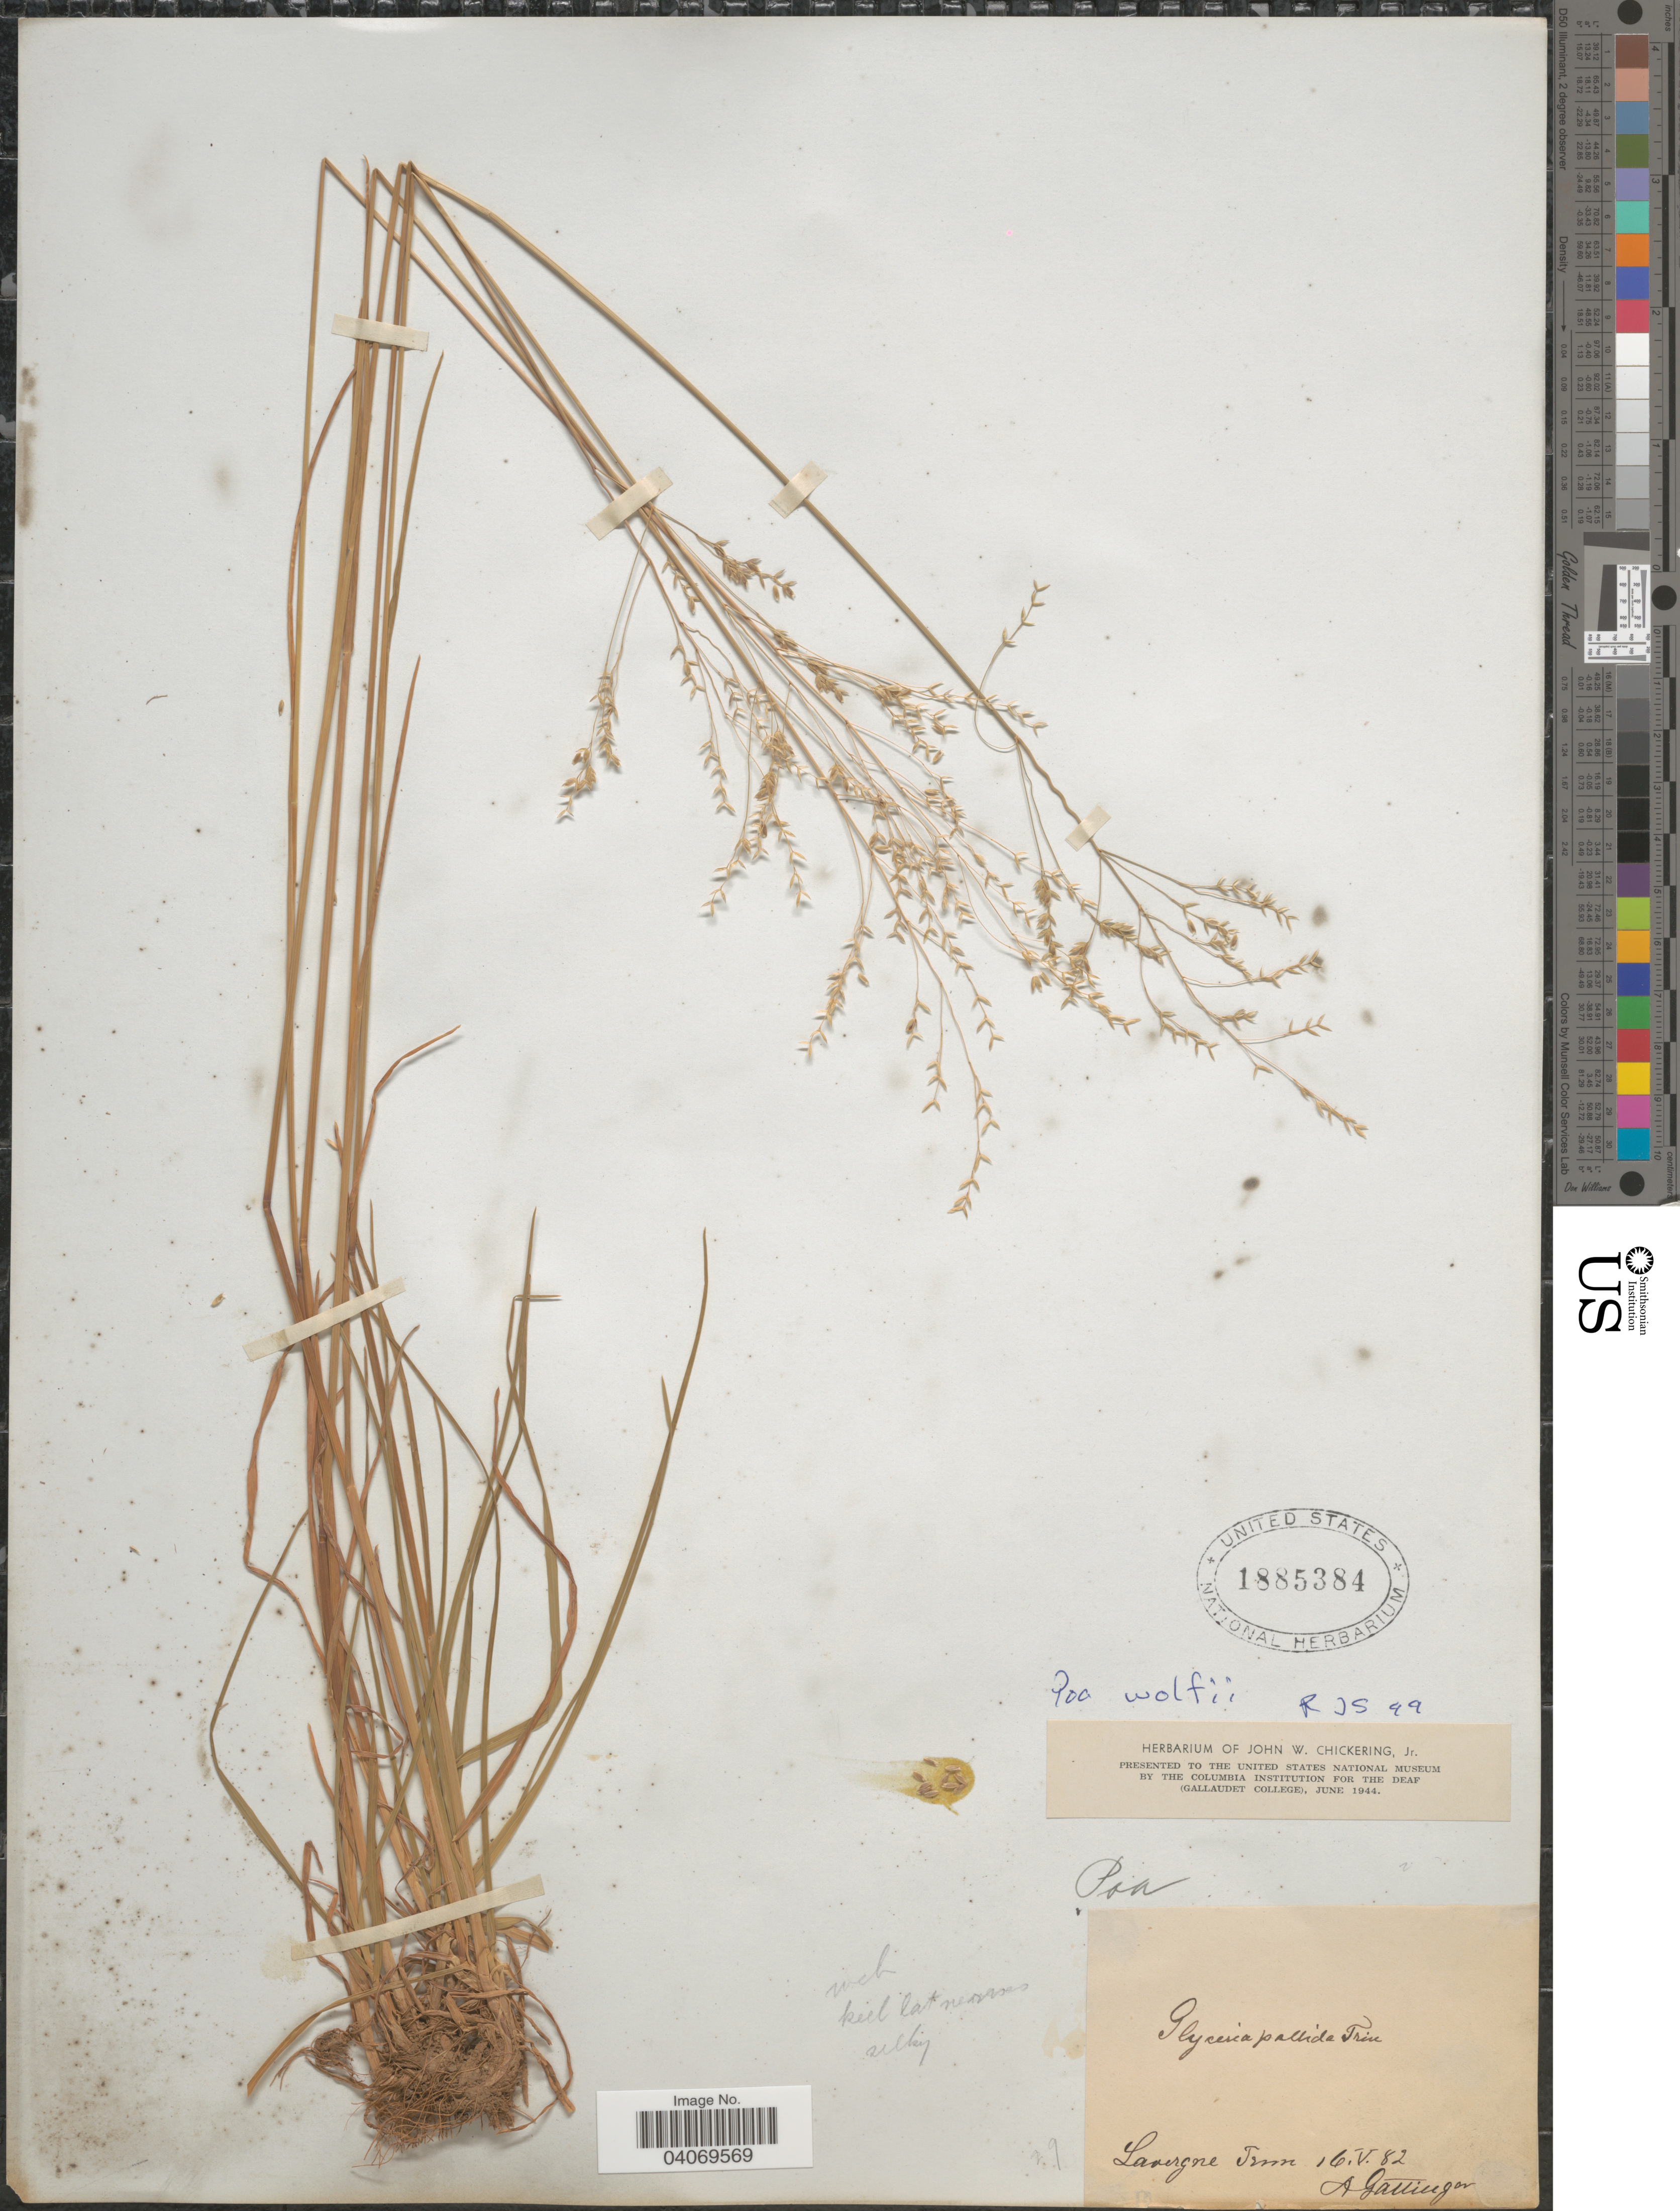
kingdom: Plantae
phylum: Tracheophyta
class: Liliopsida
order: Poales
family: Poaceae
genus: Poa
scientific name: Poa wolfii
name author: Scribn.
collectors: A. Gattinger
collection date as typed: Transcribed d/m/y: 16/5/82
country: United States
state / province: Tennessee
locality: Lavergne.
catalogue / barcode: US 1885384